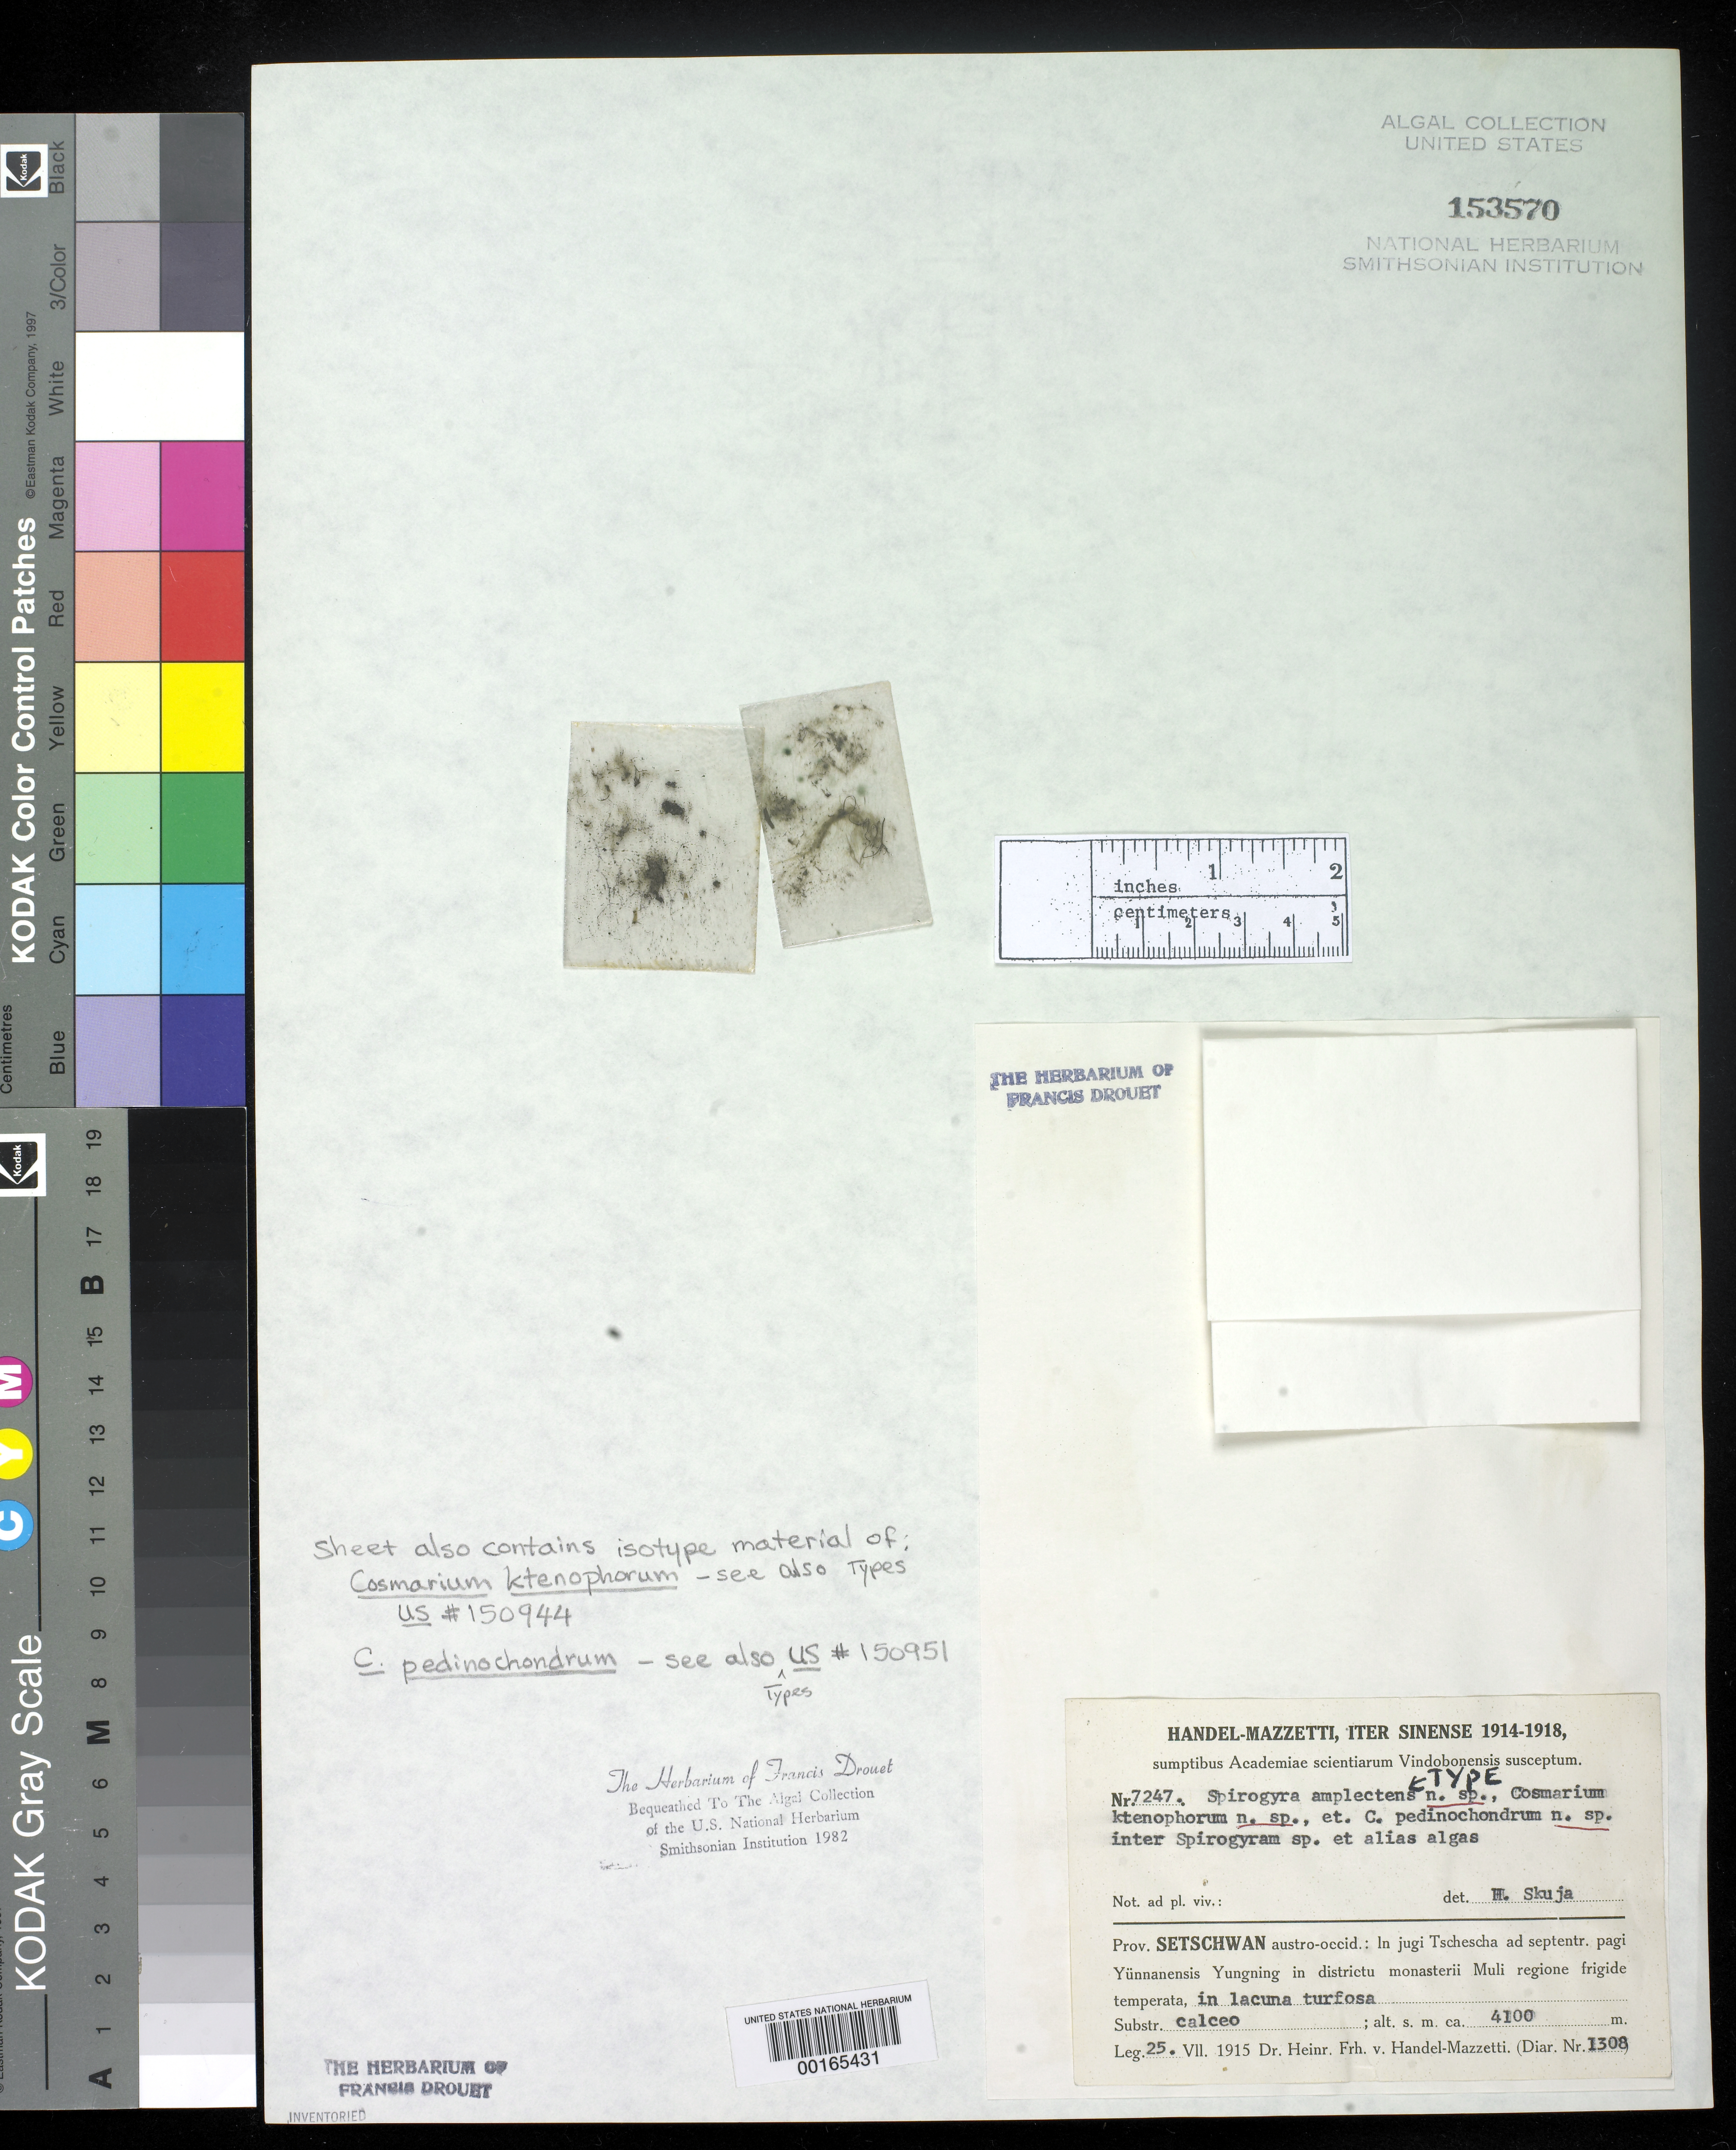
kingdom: Plantae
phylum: Charophyta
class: Zygnematophyceae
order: Zygnematales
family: Zygnemataceae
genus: Spirogyra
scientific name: Spirogyra amplectens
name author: Skuja in Hand.-Mazz.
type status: Clastotype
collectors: H. Handel-Mazzetti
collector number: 7247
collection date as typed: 25 Jul 1915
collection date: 1915-07-25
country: China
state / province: Sichuan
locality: Tschescha, Nanning (Yungning).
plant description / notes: Handel-Mazzetti, Iter Sinense, 1914-1918; sheet also contains isotype material of Cosmarium ktenophorum US #150944 & Cosmarium pedinochondrum US #150951.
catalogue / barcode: US 153570